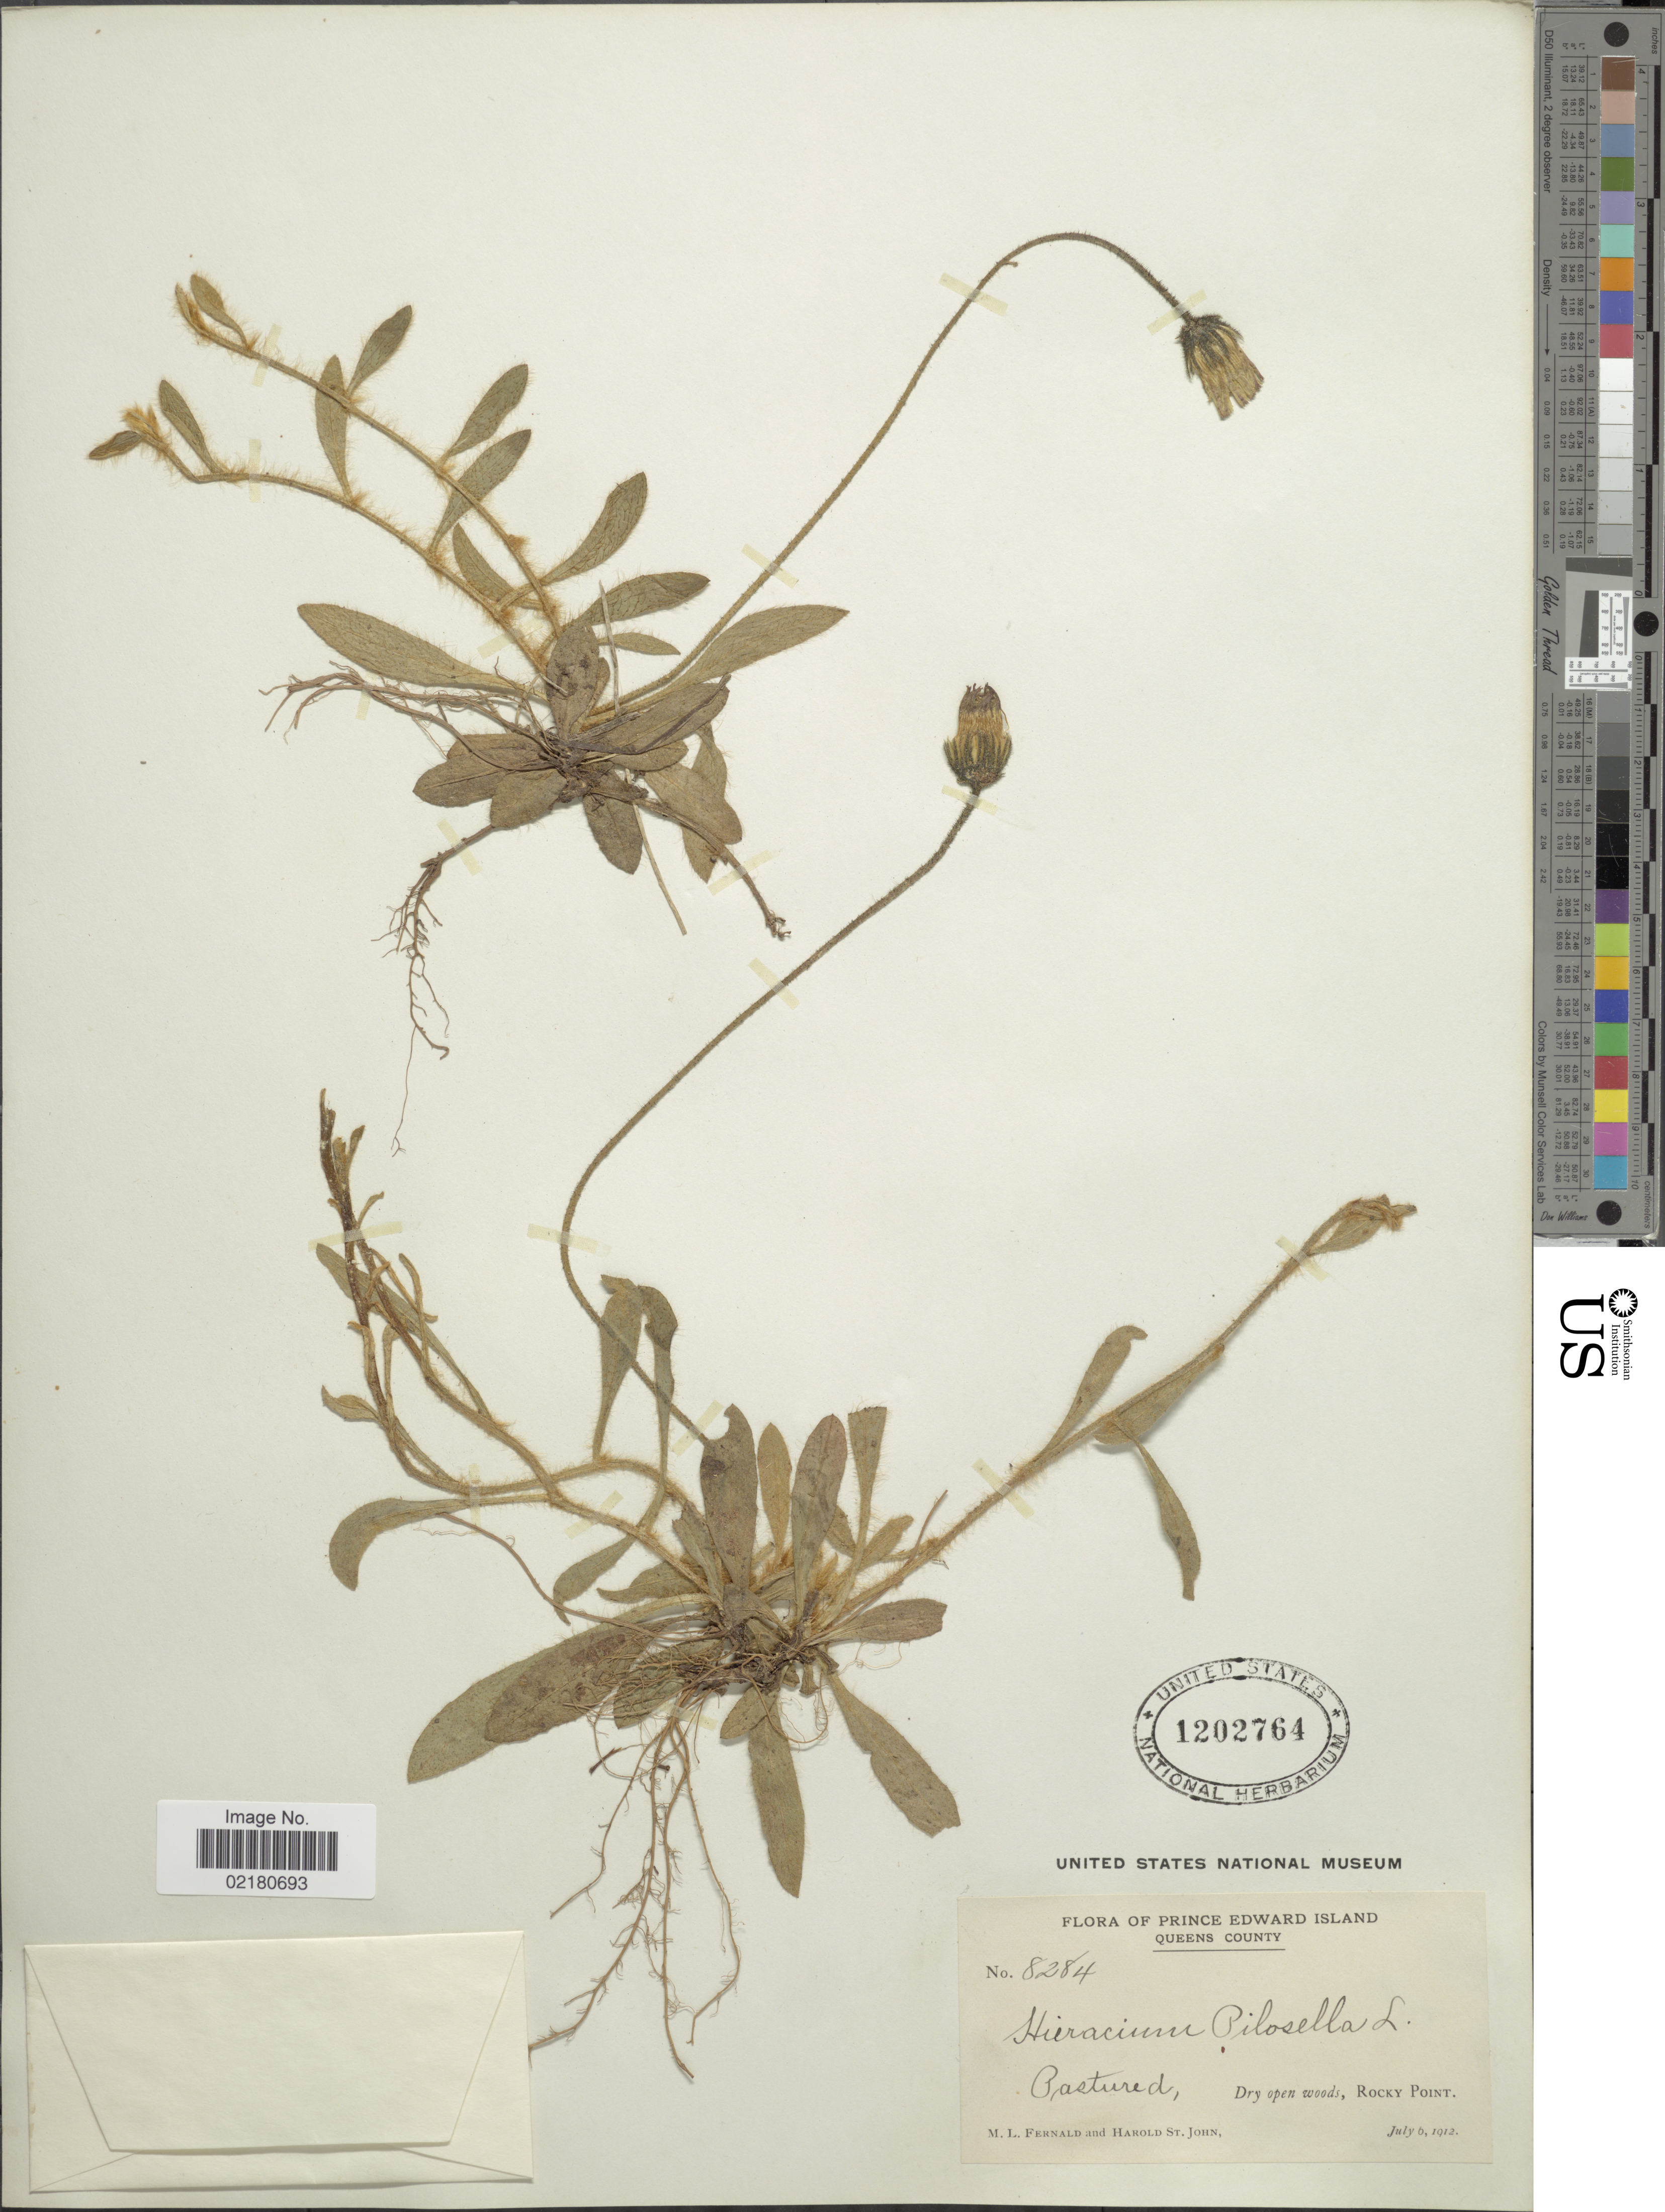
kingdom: Plantae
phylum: Tracheophyta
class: Magnoliopsida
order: Asterales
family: Asteraceae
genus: Pilosella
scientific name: Pilosella officinarum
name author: Vaill.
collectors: M. L. Fernald & H. St. John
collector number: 8284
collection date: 1912-07-06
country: Canada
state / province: Prince Edward Island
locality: Prince Edward Islands, Queens County, Pastured, Dry open woods, Rocky Point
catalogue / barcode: US 1202764